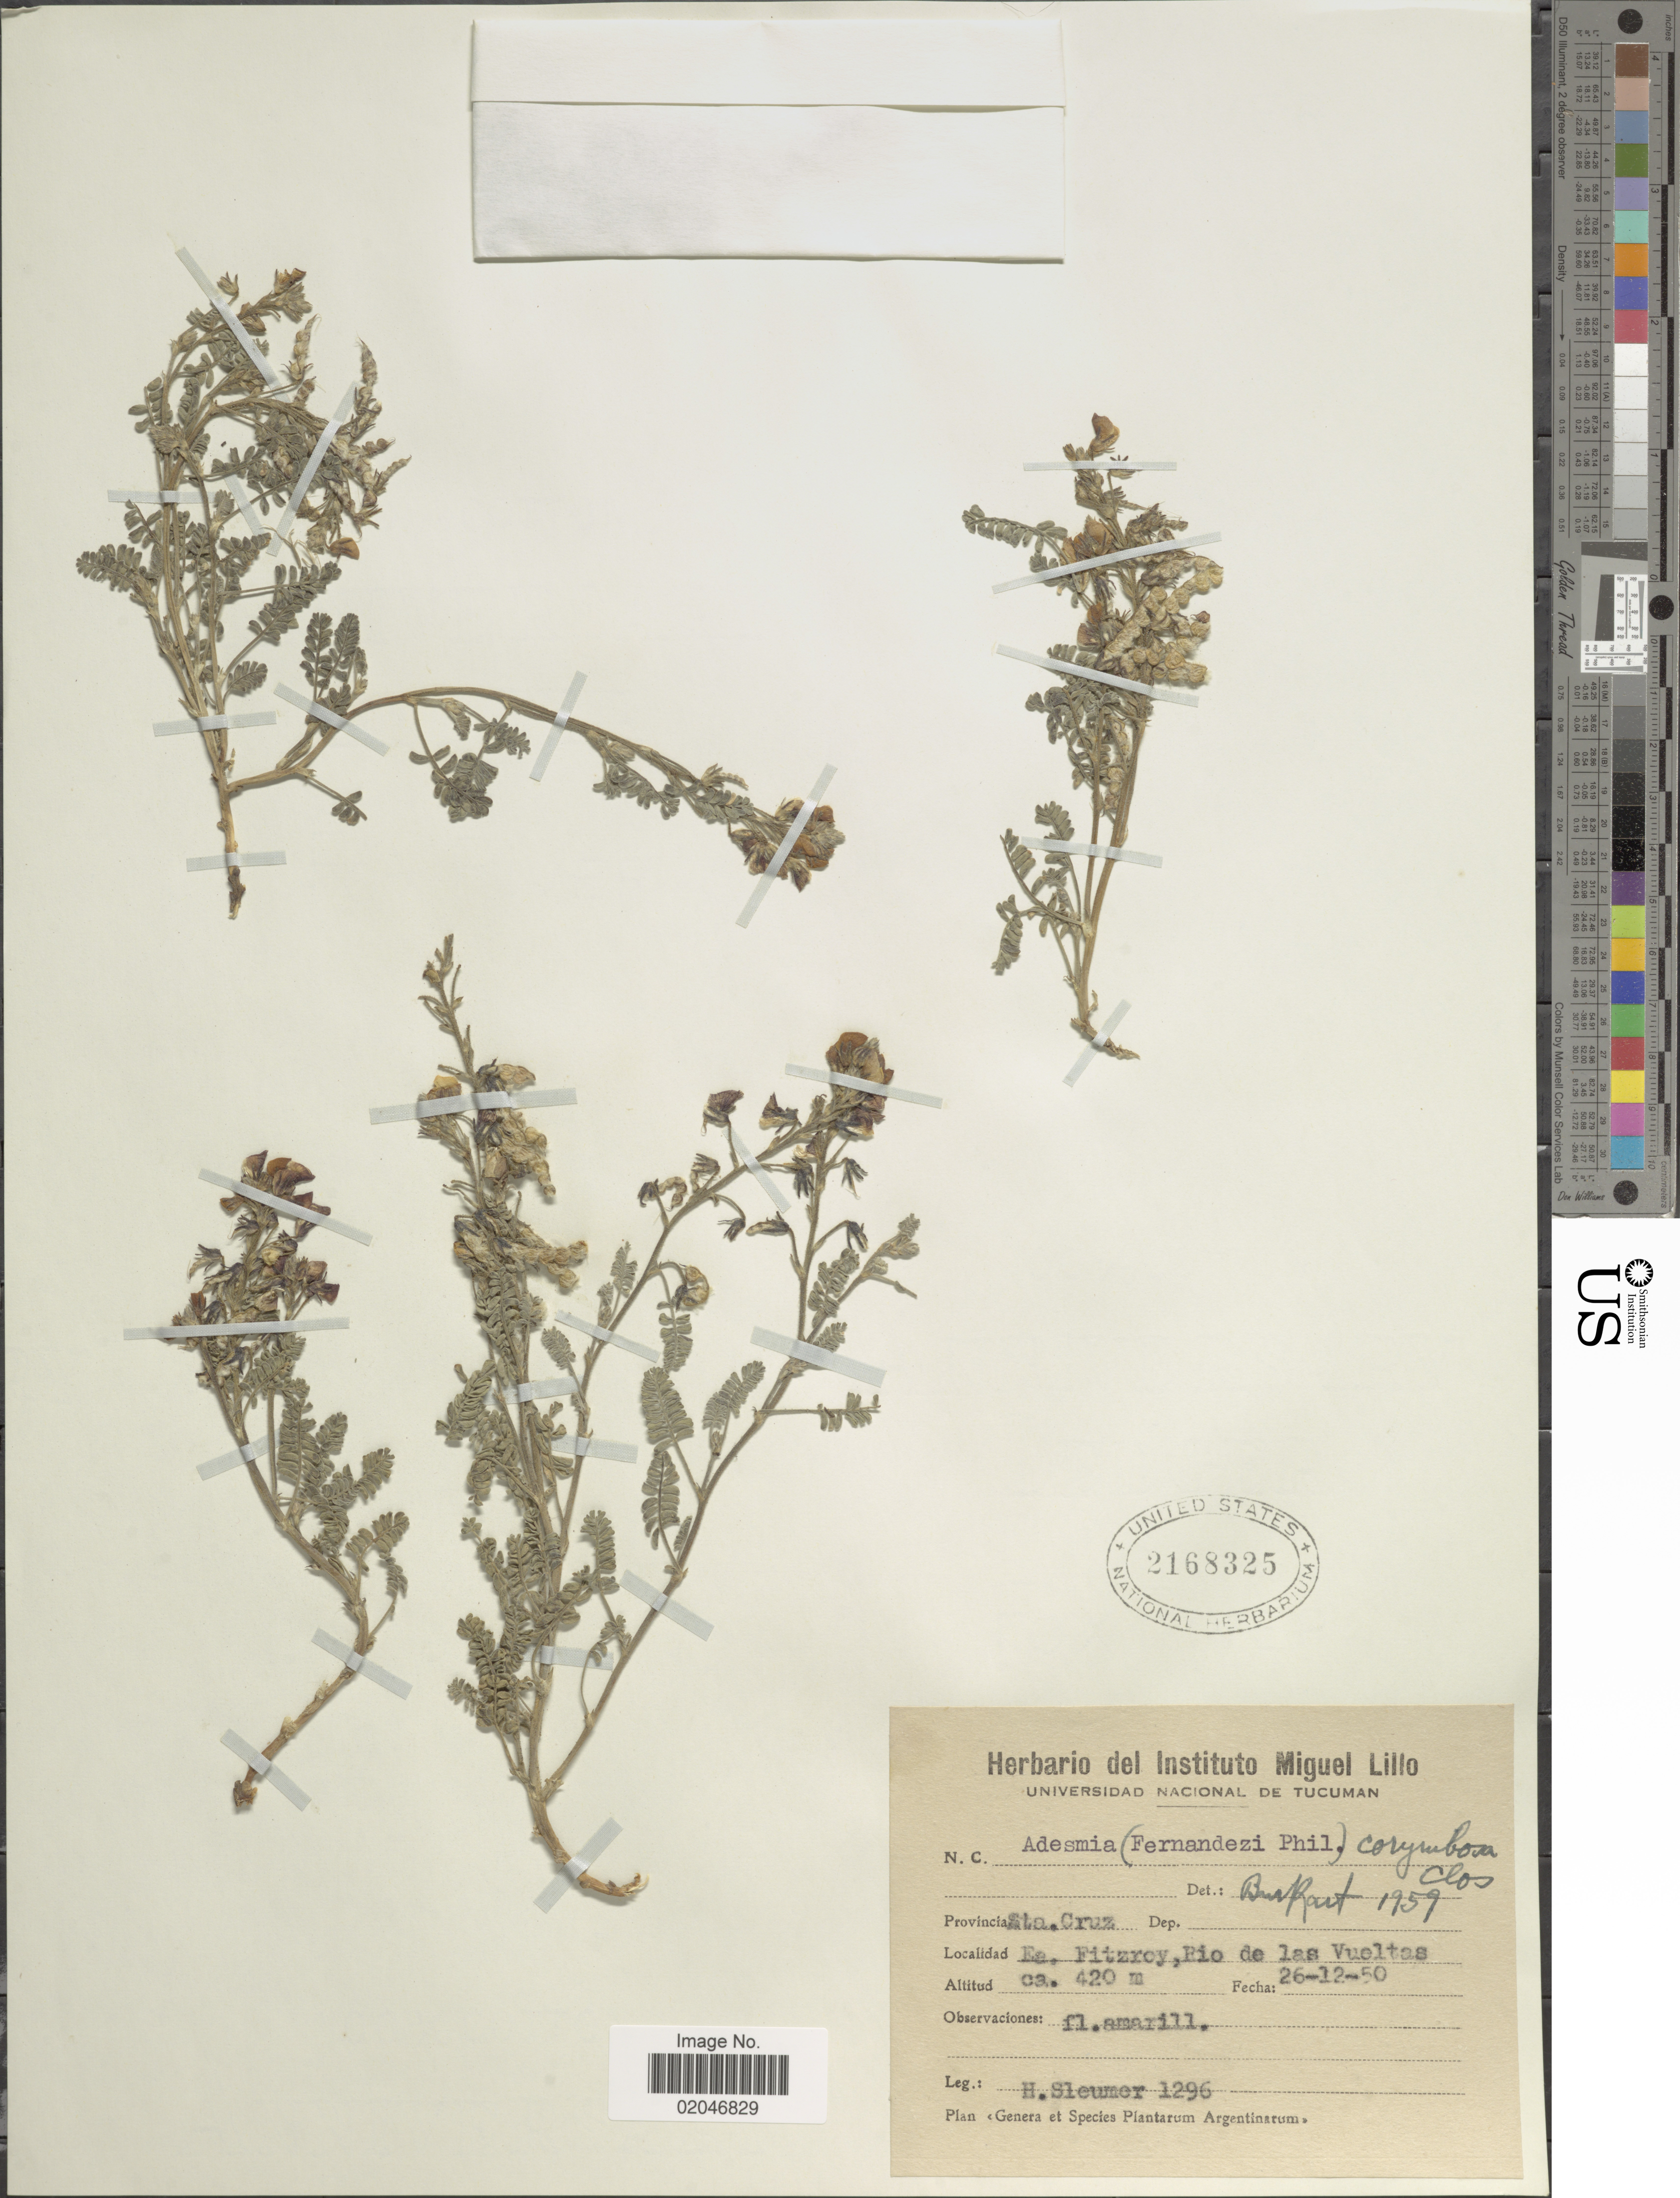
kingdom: Plantae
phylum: Tracheophyta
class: Magnoliopsida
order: Fabales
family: Fabaceae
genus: Adesmia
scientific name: Adesmia corymbosa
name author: Clos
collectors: H. O. Sleumer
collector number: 1296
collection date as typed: Transcribed d/m/y: 26/12/50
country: Argentina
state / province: Santa Cruz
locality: Ea. Fitzroy, Rio de las Vueltas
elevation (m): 420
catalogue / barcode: US 2168325